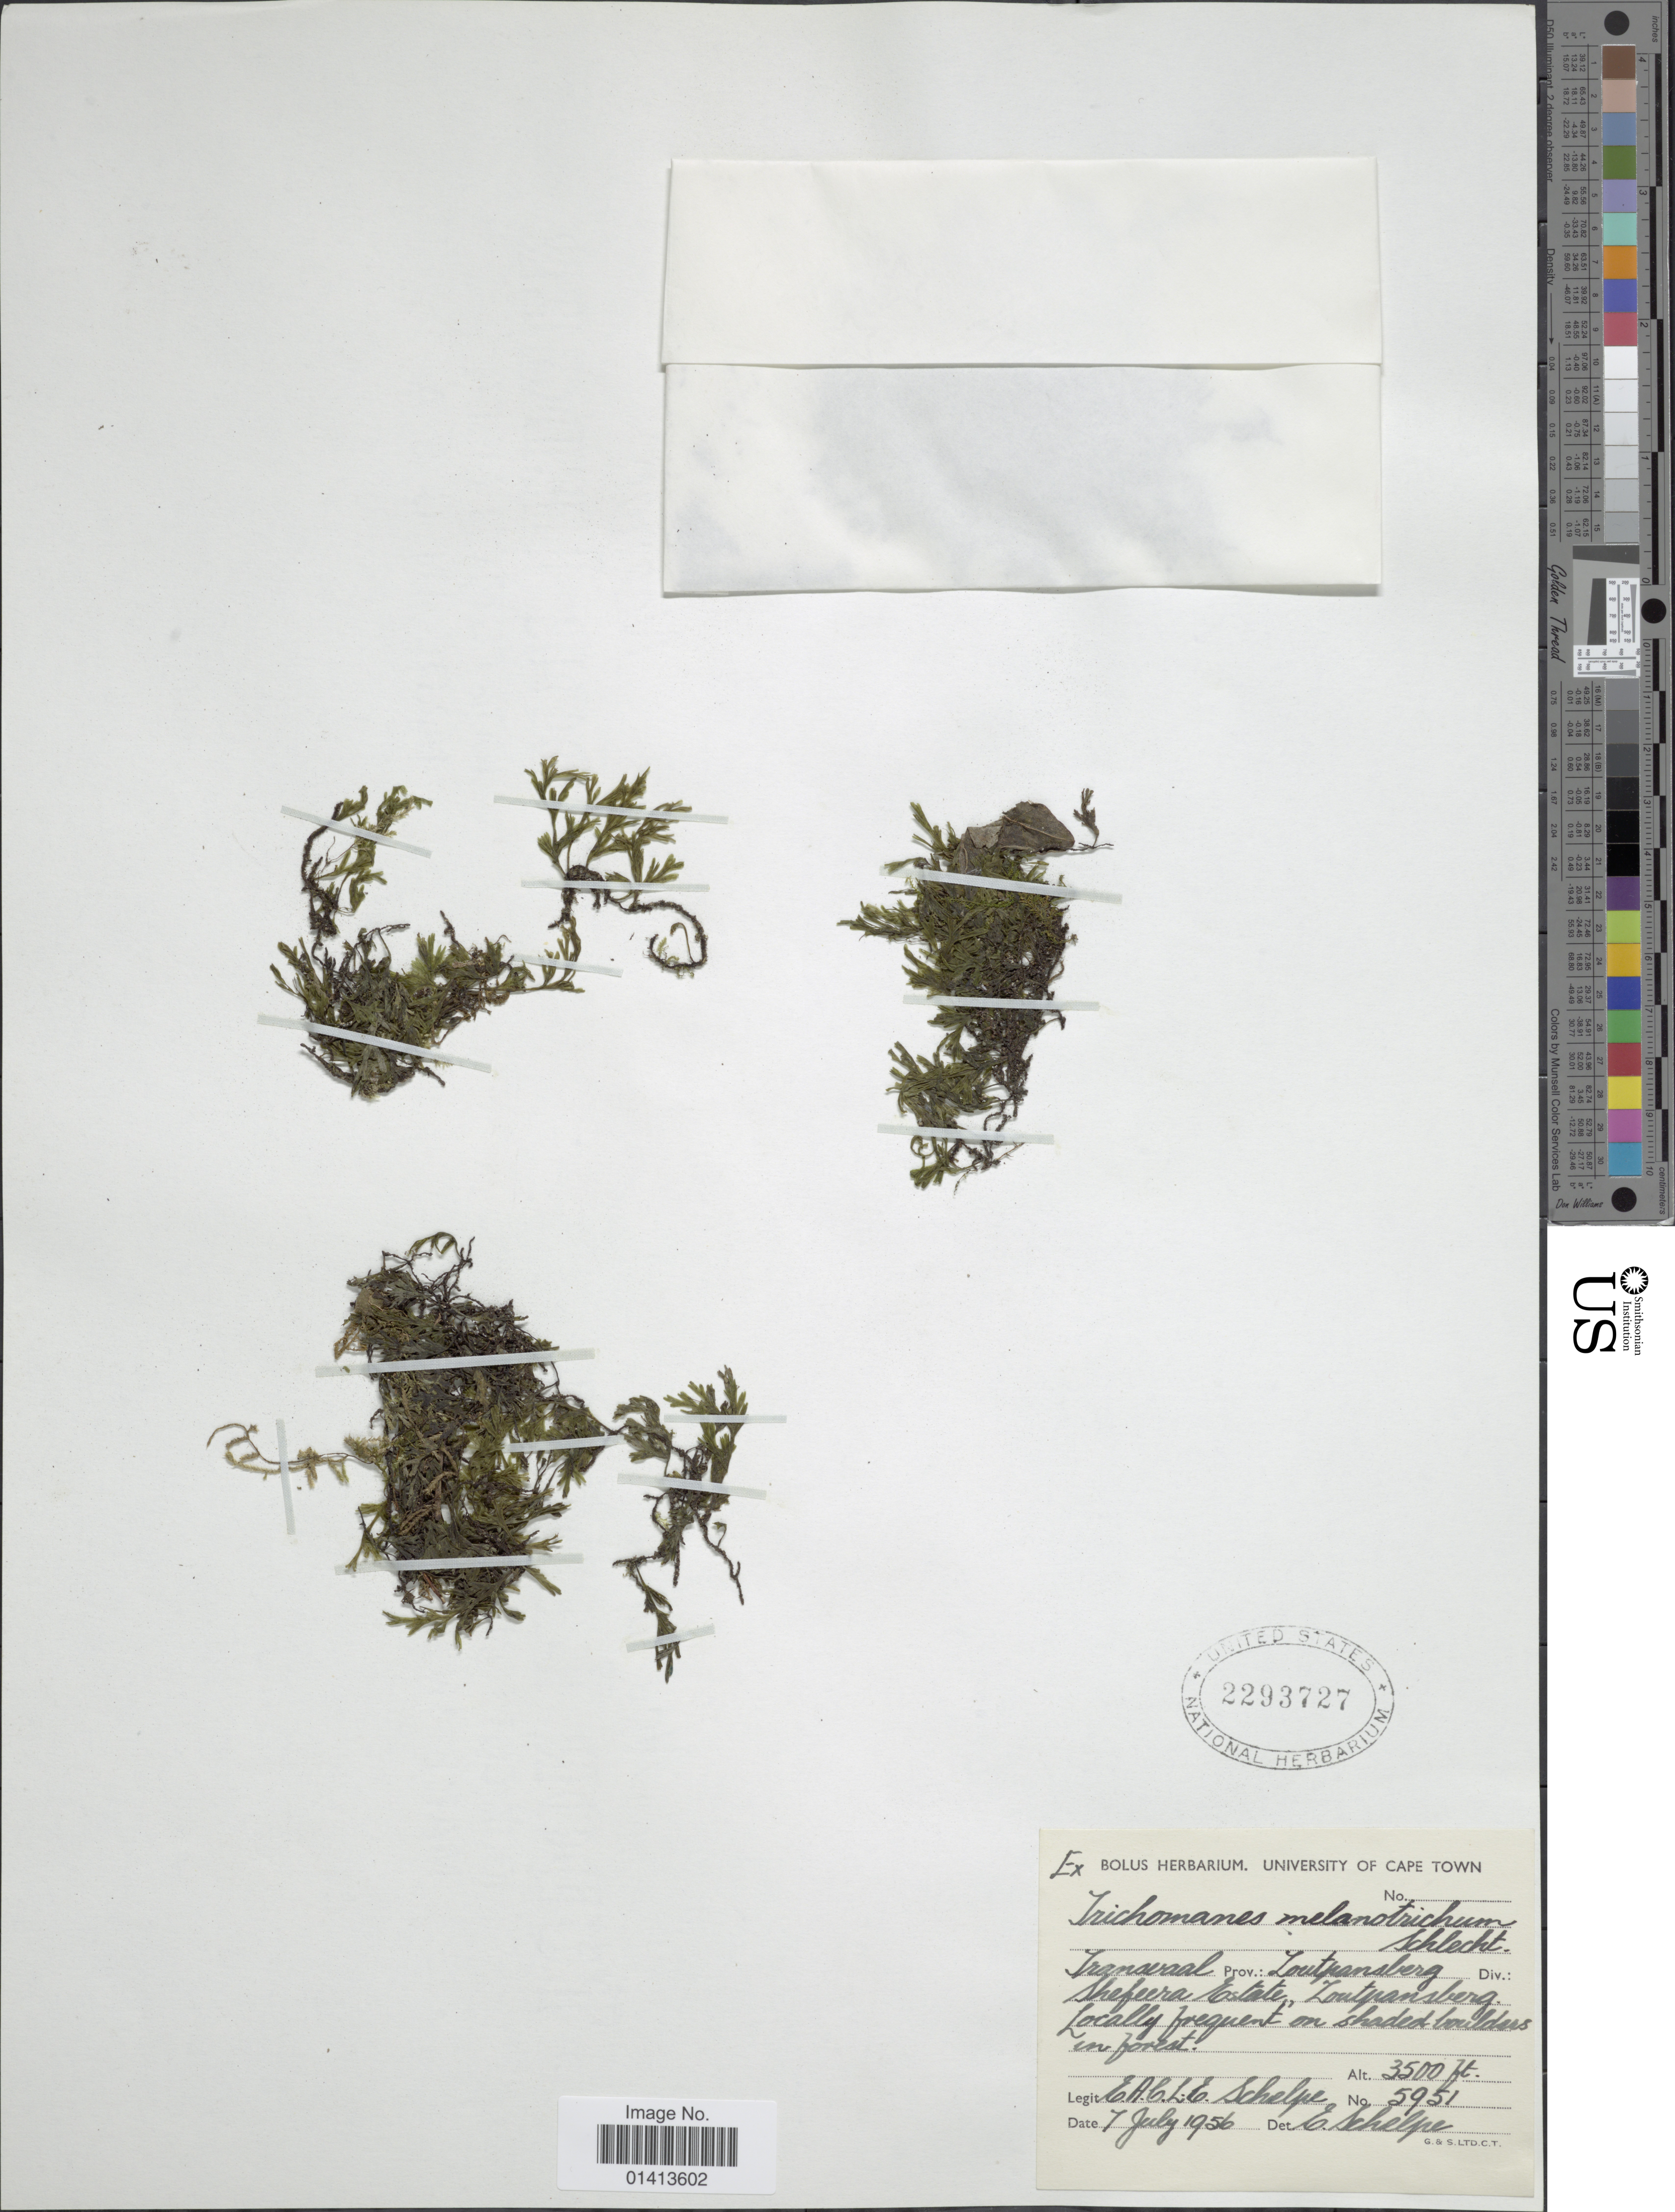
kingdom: Plantae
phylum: Tracheophyta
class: Polypodiopsida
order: Hymenophyllales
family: Hymenophyllaceae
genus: Crepidomanes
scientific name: Crepidomanes melanotrichum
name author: (Schltdl.) J.P. Roux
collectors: E. A. C. L. E. Schelpe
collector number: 5951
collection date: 1956-07-07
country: South Africa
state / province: Limpopo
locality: Transvaal. Zoutpansberg. Shefeera estates.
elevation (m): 1067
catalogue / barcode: US 2293727